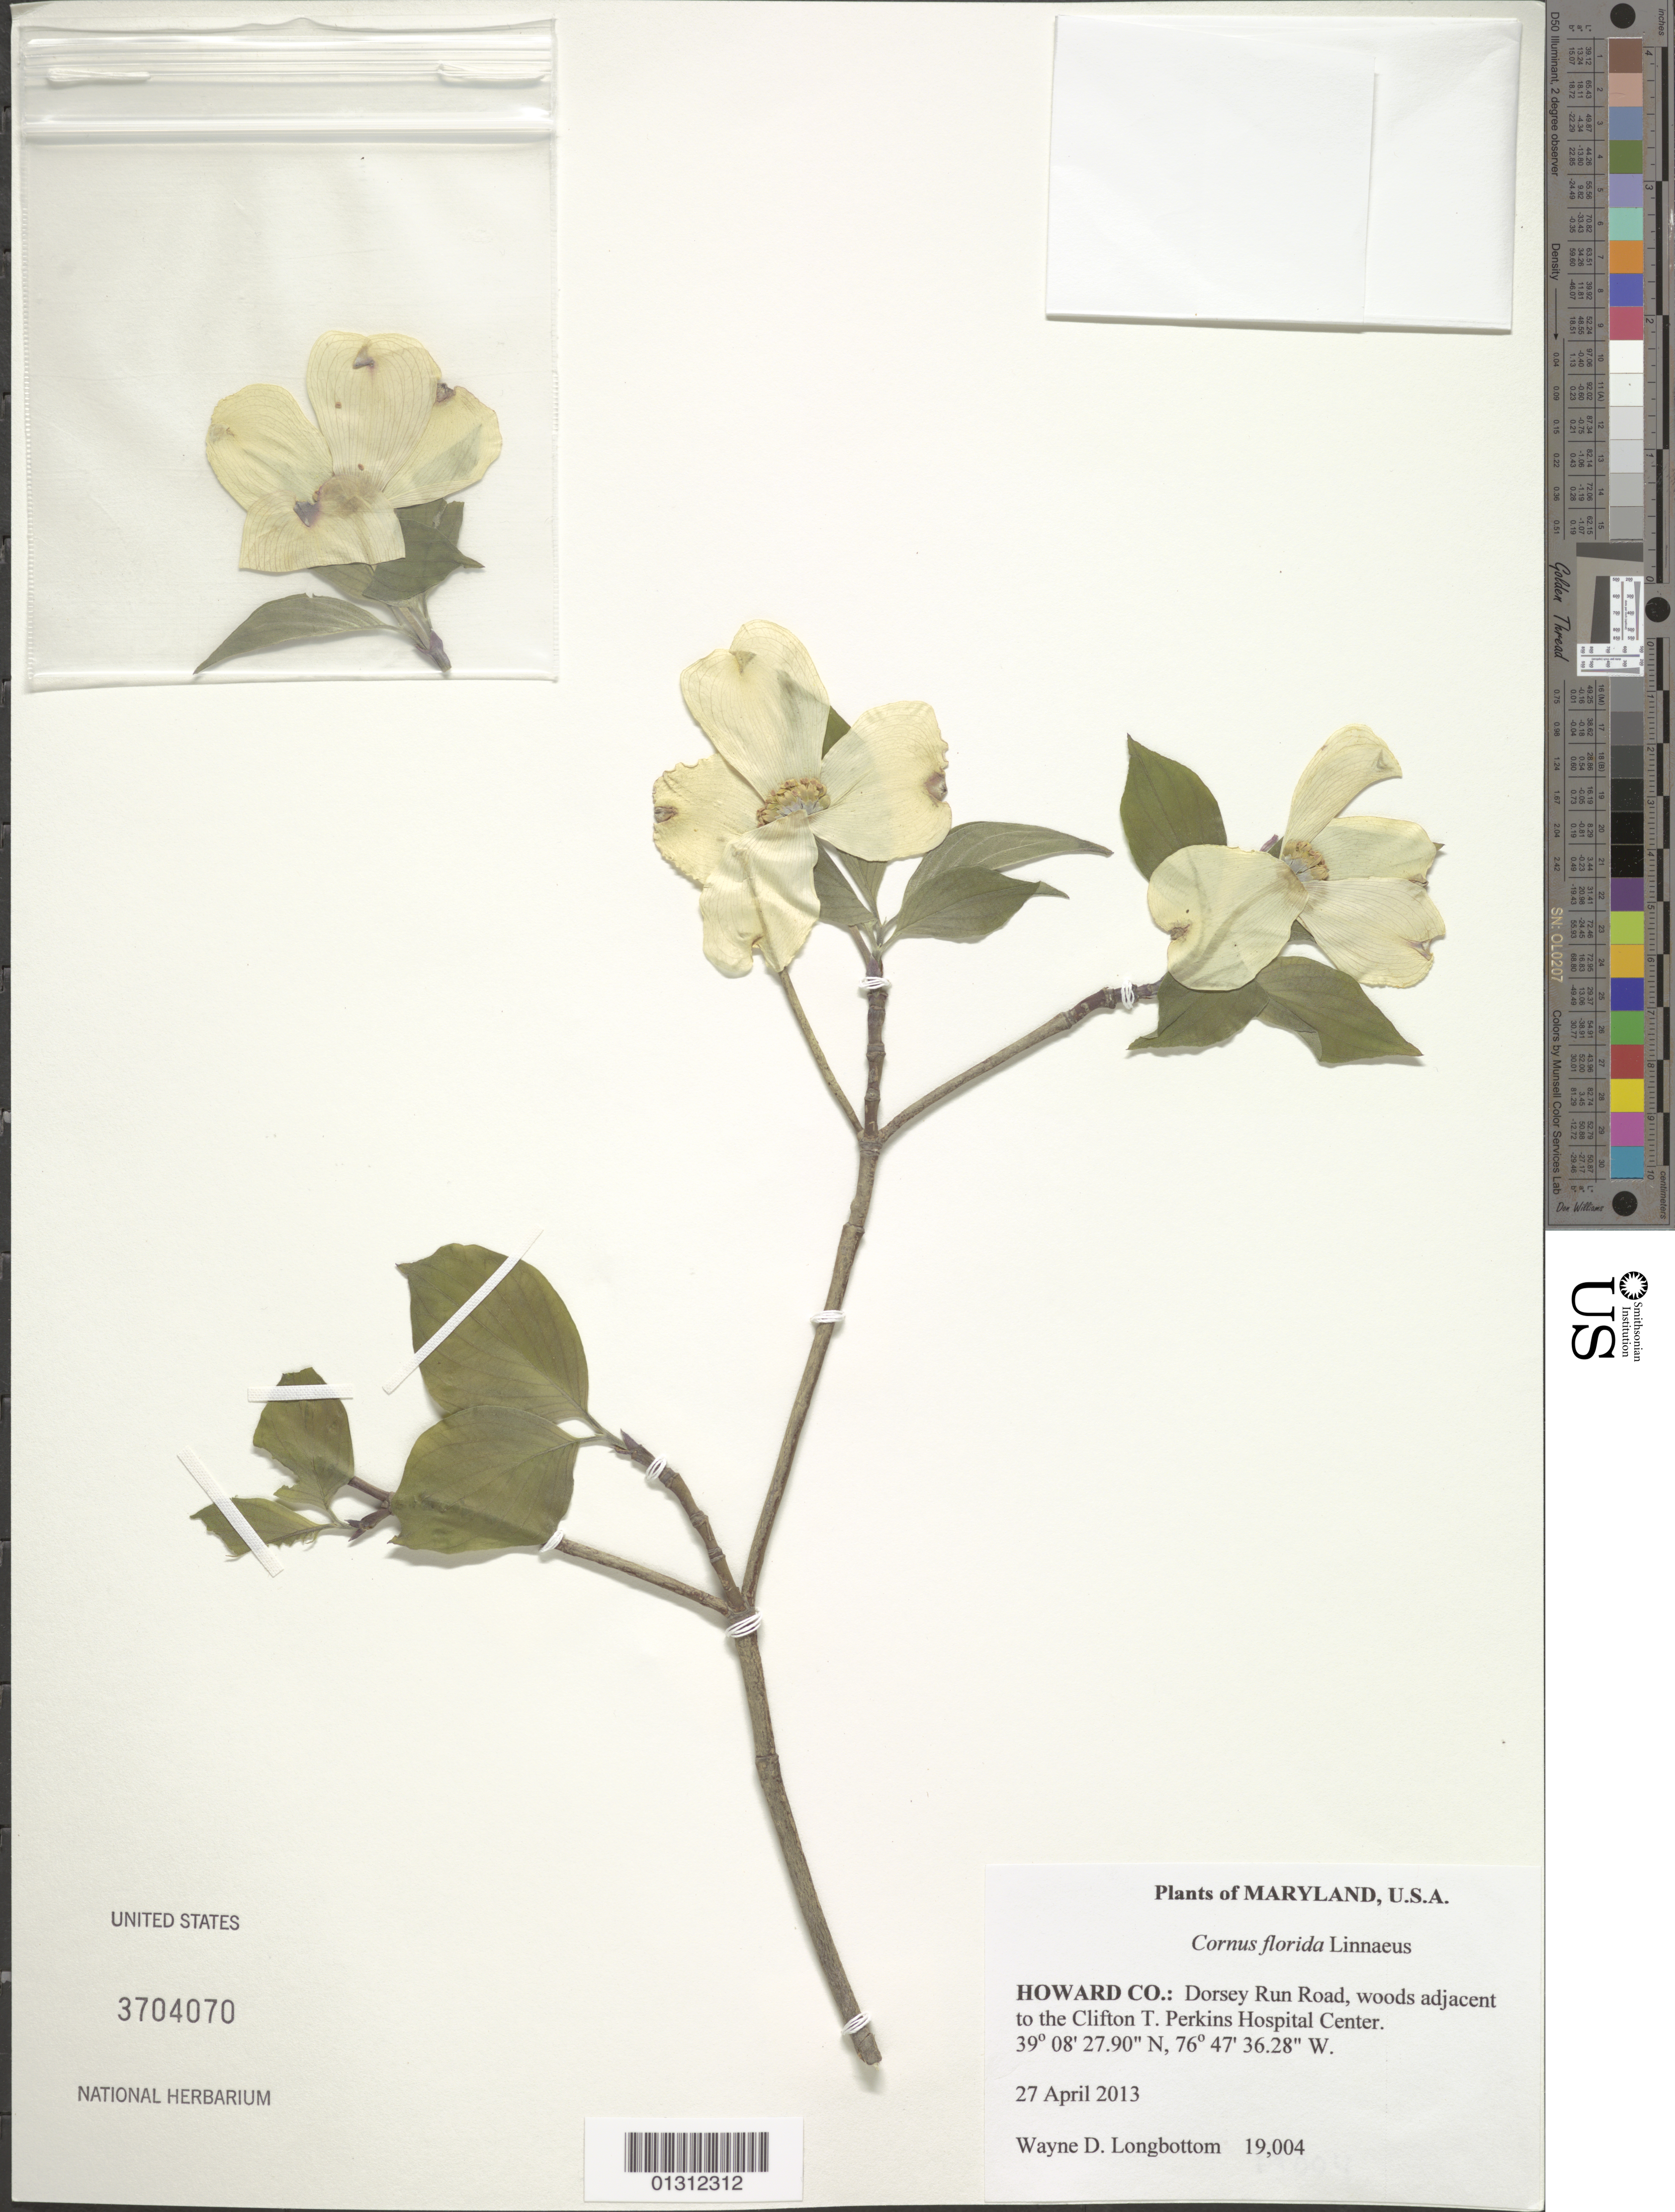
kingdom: Plantae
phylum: Tracheophyta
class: Magnoliopsida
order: Cornales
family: Cornaceae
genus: Cornus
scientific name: Cornus florida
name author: L.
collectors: W. D. Longbottom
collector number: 19004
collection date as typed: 27 April 2013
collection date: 2013-04-27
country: United States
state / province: Maryland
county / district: Howard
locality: Dorsey Run Road, woods adjacent to the Clifton T. Perkins Hosipital Center.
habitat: Woods adjacent to hospital.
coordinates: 39 08 27.90 N, 76 47 36.28 W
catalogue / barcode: US 3704070